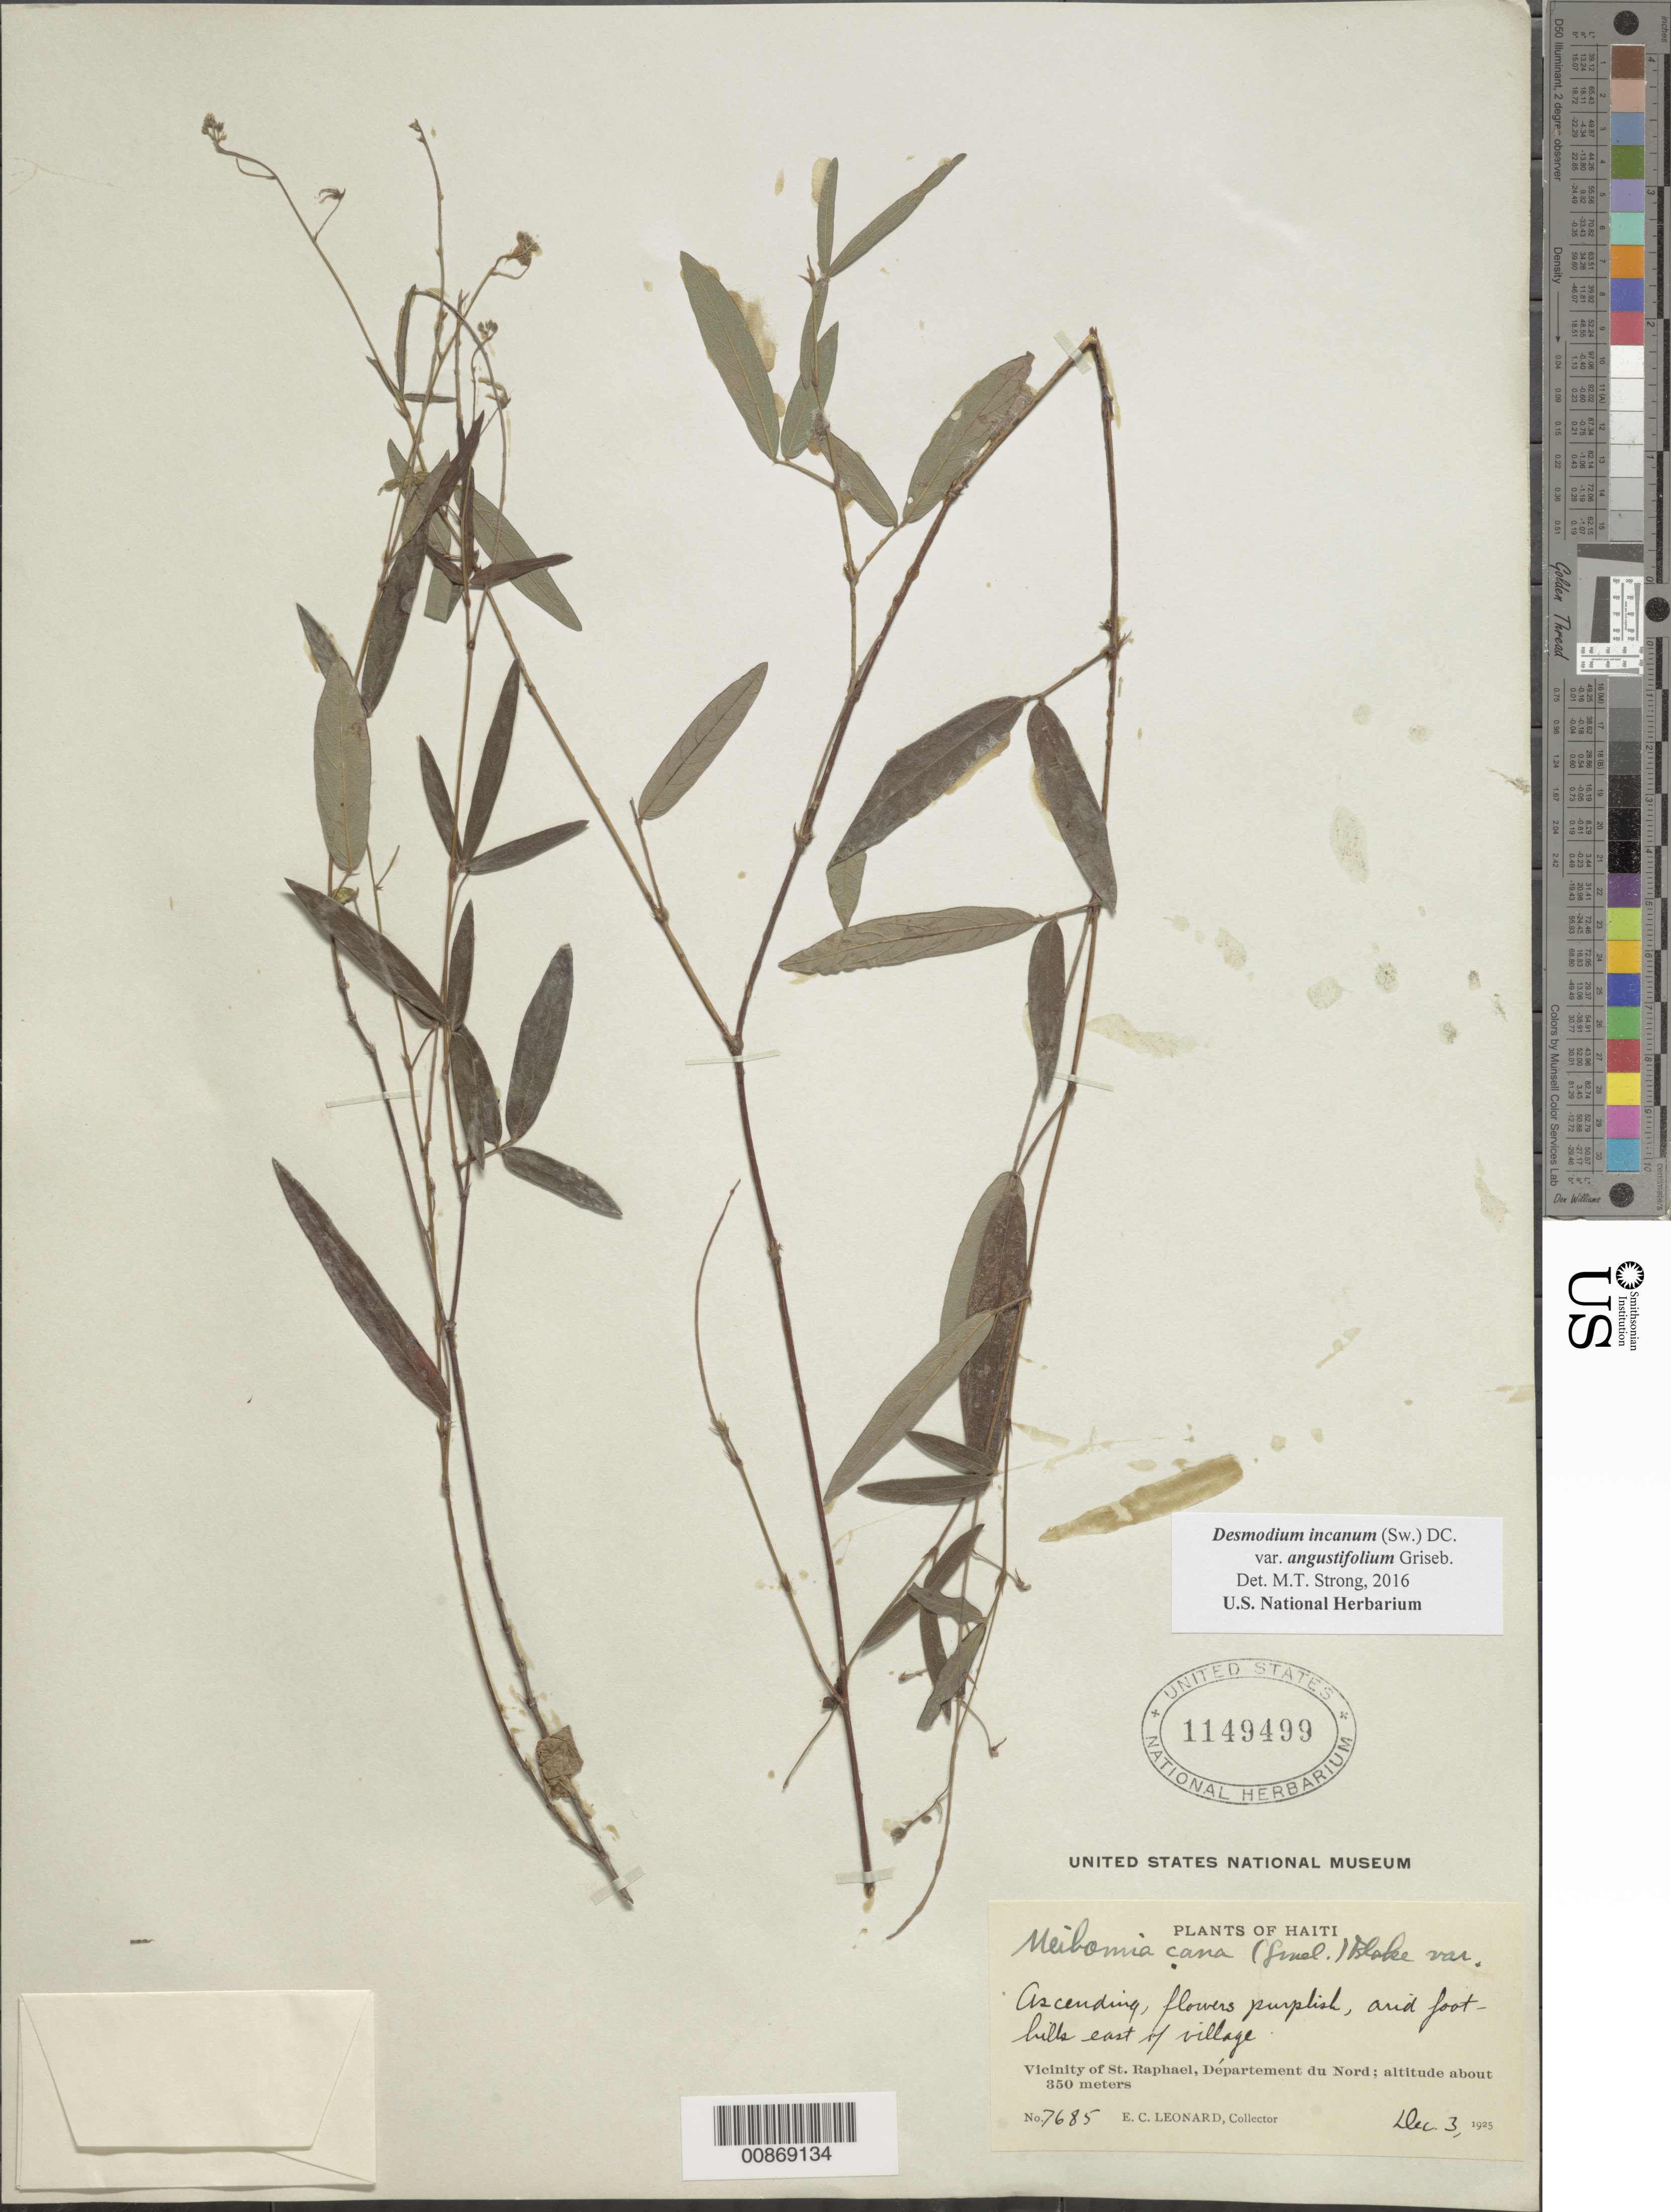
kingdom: Plantae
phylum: Tracheophyta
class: Magnoliopsida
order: Fabales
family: Fabaceae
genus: Desmodium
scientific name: Desmodium incanum var. angustifolium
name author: (Kunth) Griseb.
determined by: Strong, Mark T., (BOT), Smithsonian Institution - National Museum of Natural History (UNITED STATES)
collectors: E. C. Leonard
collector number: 7685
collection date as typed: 03 Dec 1925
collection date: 1925-12-03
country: Haiti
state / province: Nord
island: Hispaniola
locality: Vicinity of St. Raphael.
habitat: Arid foot-hills east of village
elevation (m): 350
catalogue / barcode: US 1149499